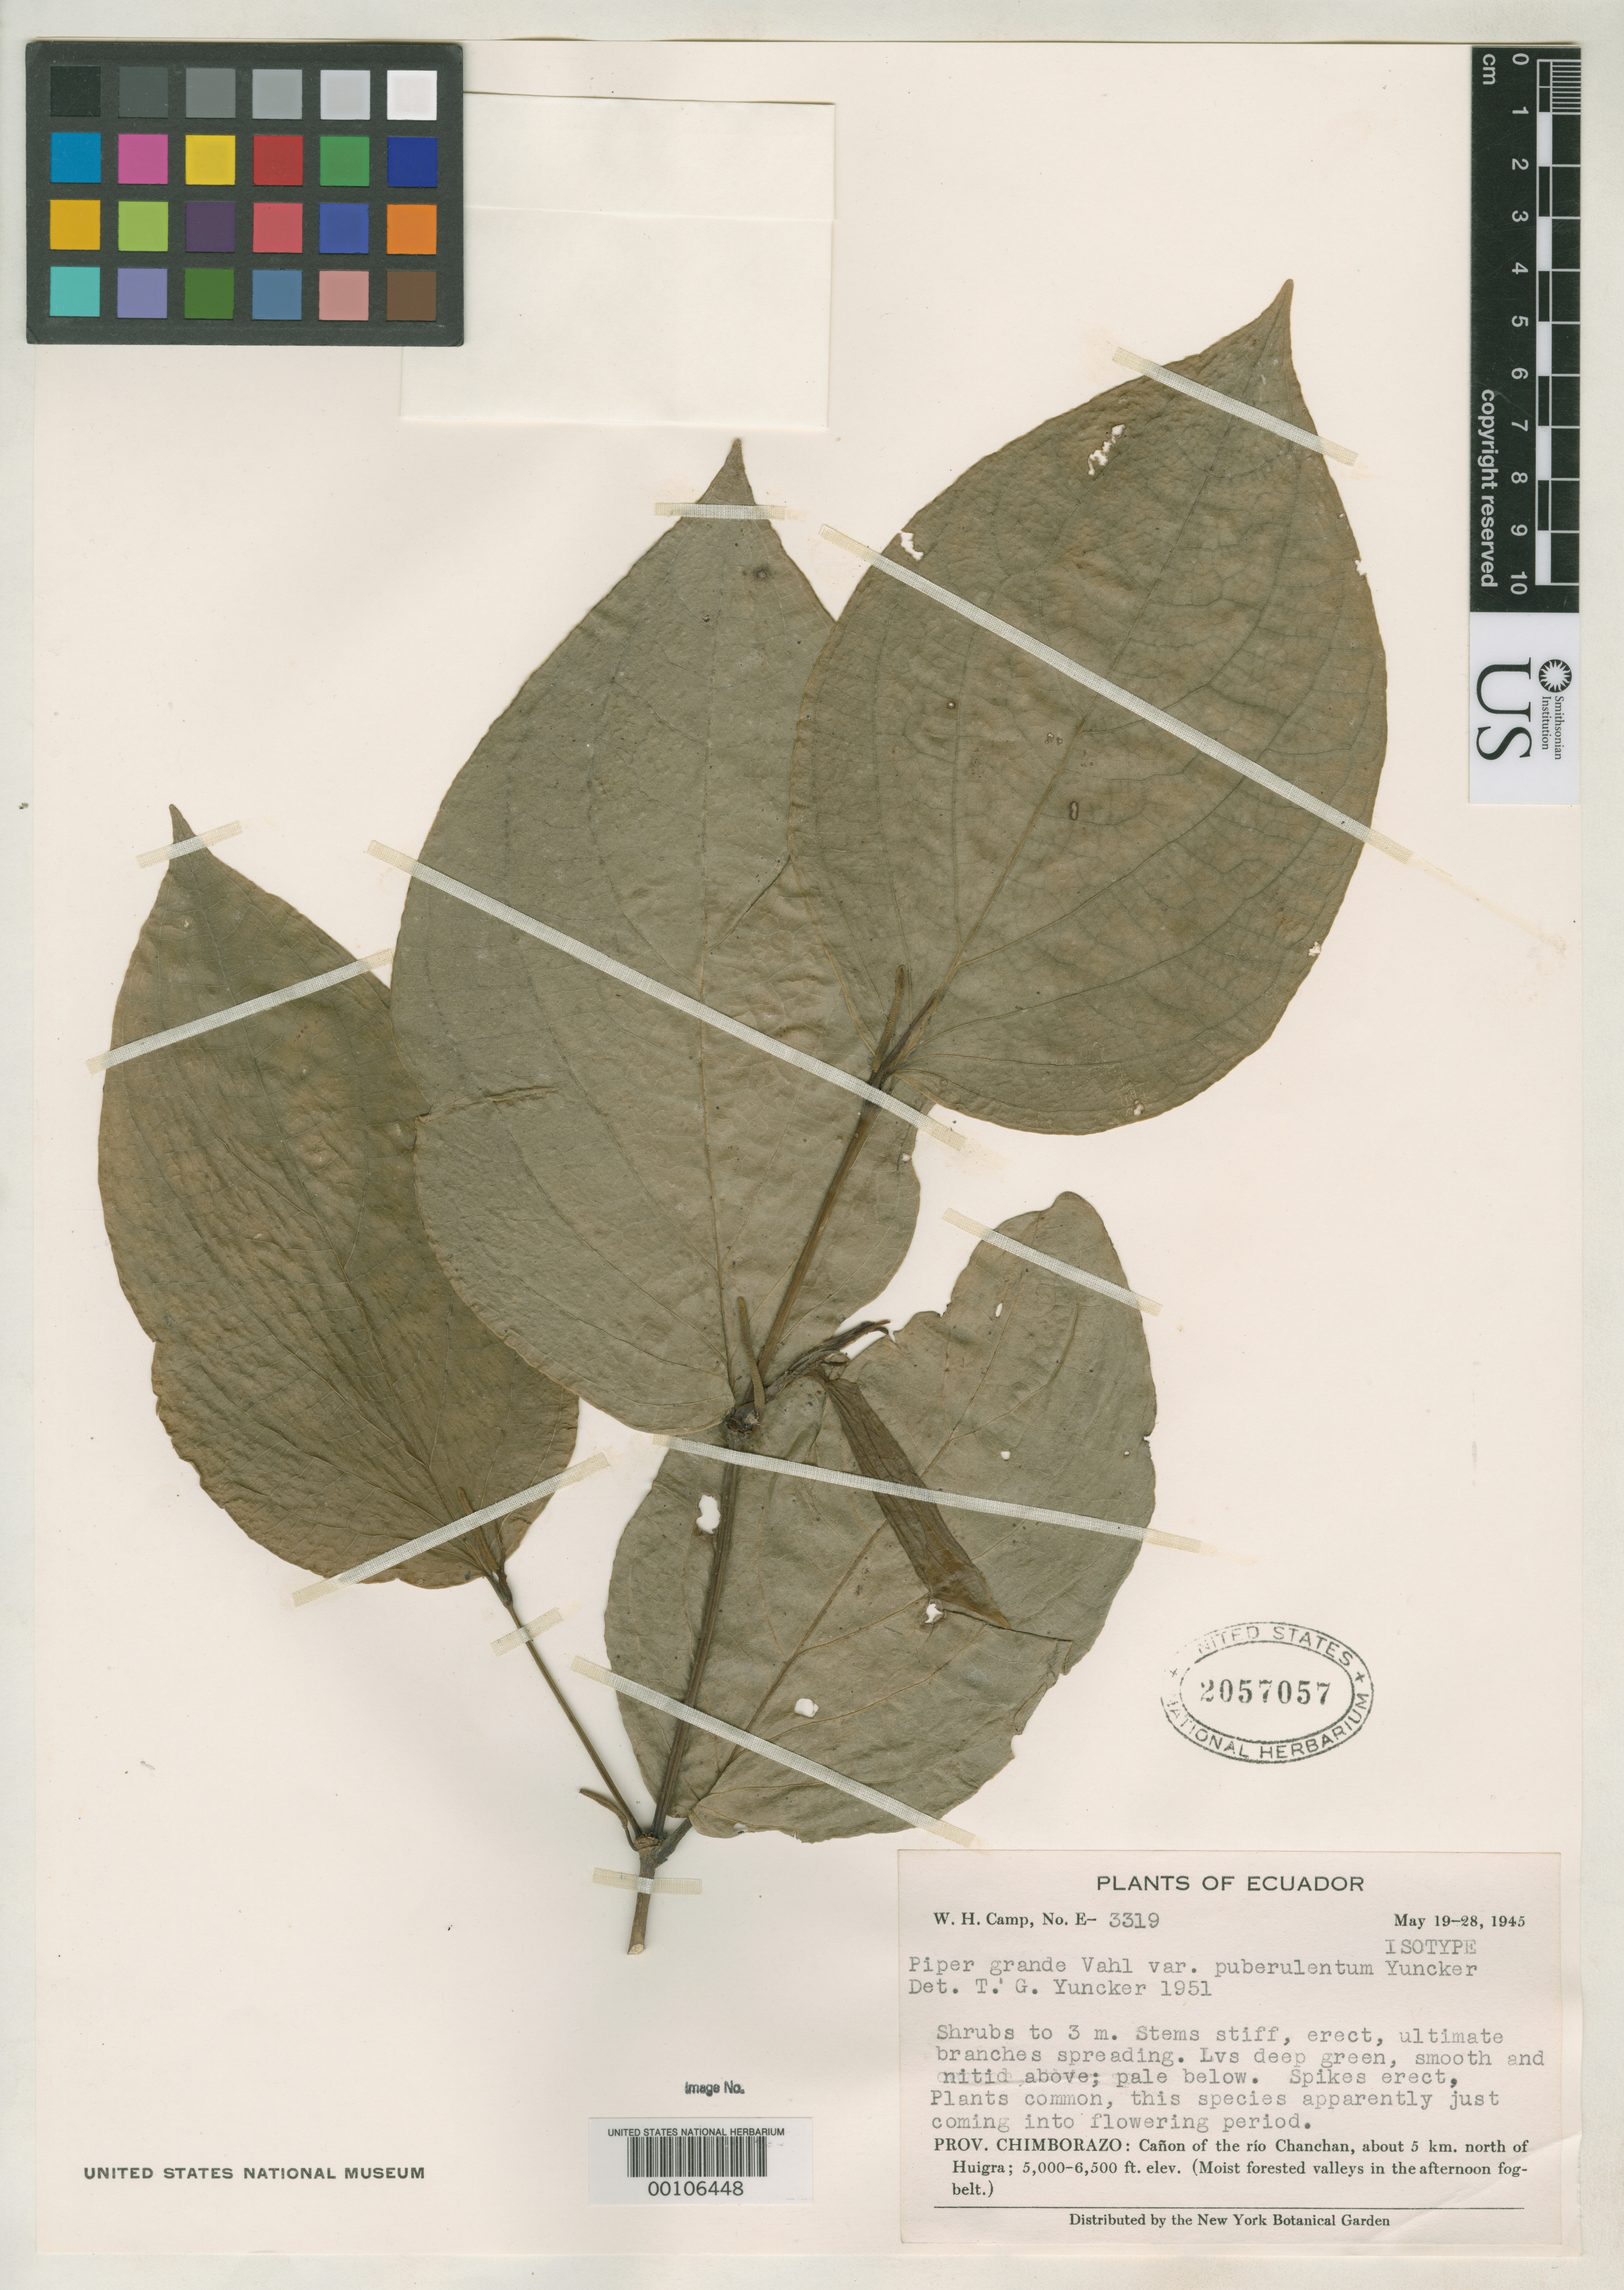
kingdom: Plantae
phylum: Tracheophyta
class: Magnoliopsida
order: Piperales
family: Piperaceae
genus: Piper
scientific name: Piper grande var. puberulentum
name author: Yunck.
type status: Isotype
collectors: W. H. Camp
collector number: E-3319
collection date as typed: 19 May 1945 to 28 May 1945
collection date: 1945-05-19/1945-05-28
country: Ecuador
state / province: Chimborazo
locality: Canyon of Rio Chanchan, N of Huigra.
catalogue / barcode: US 2057057